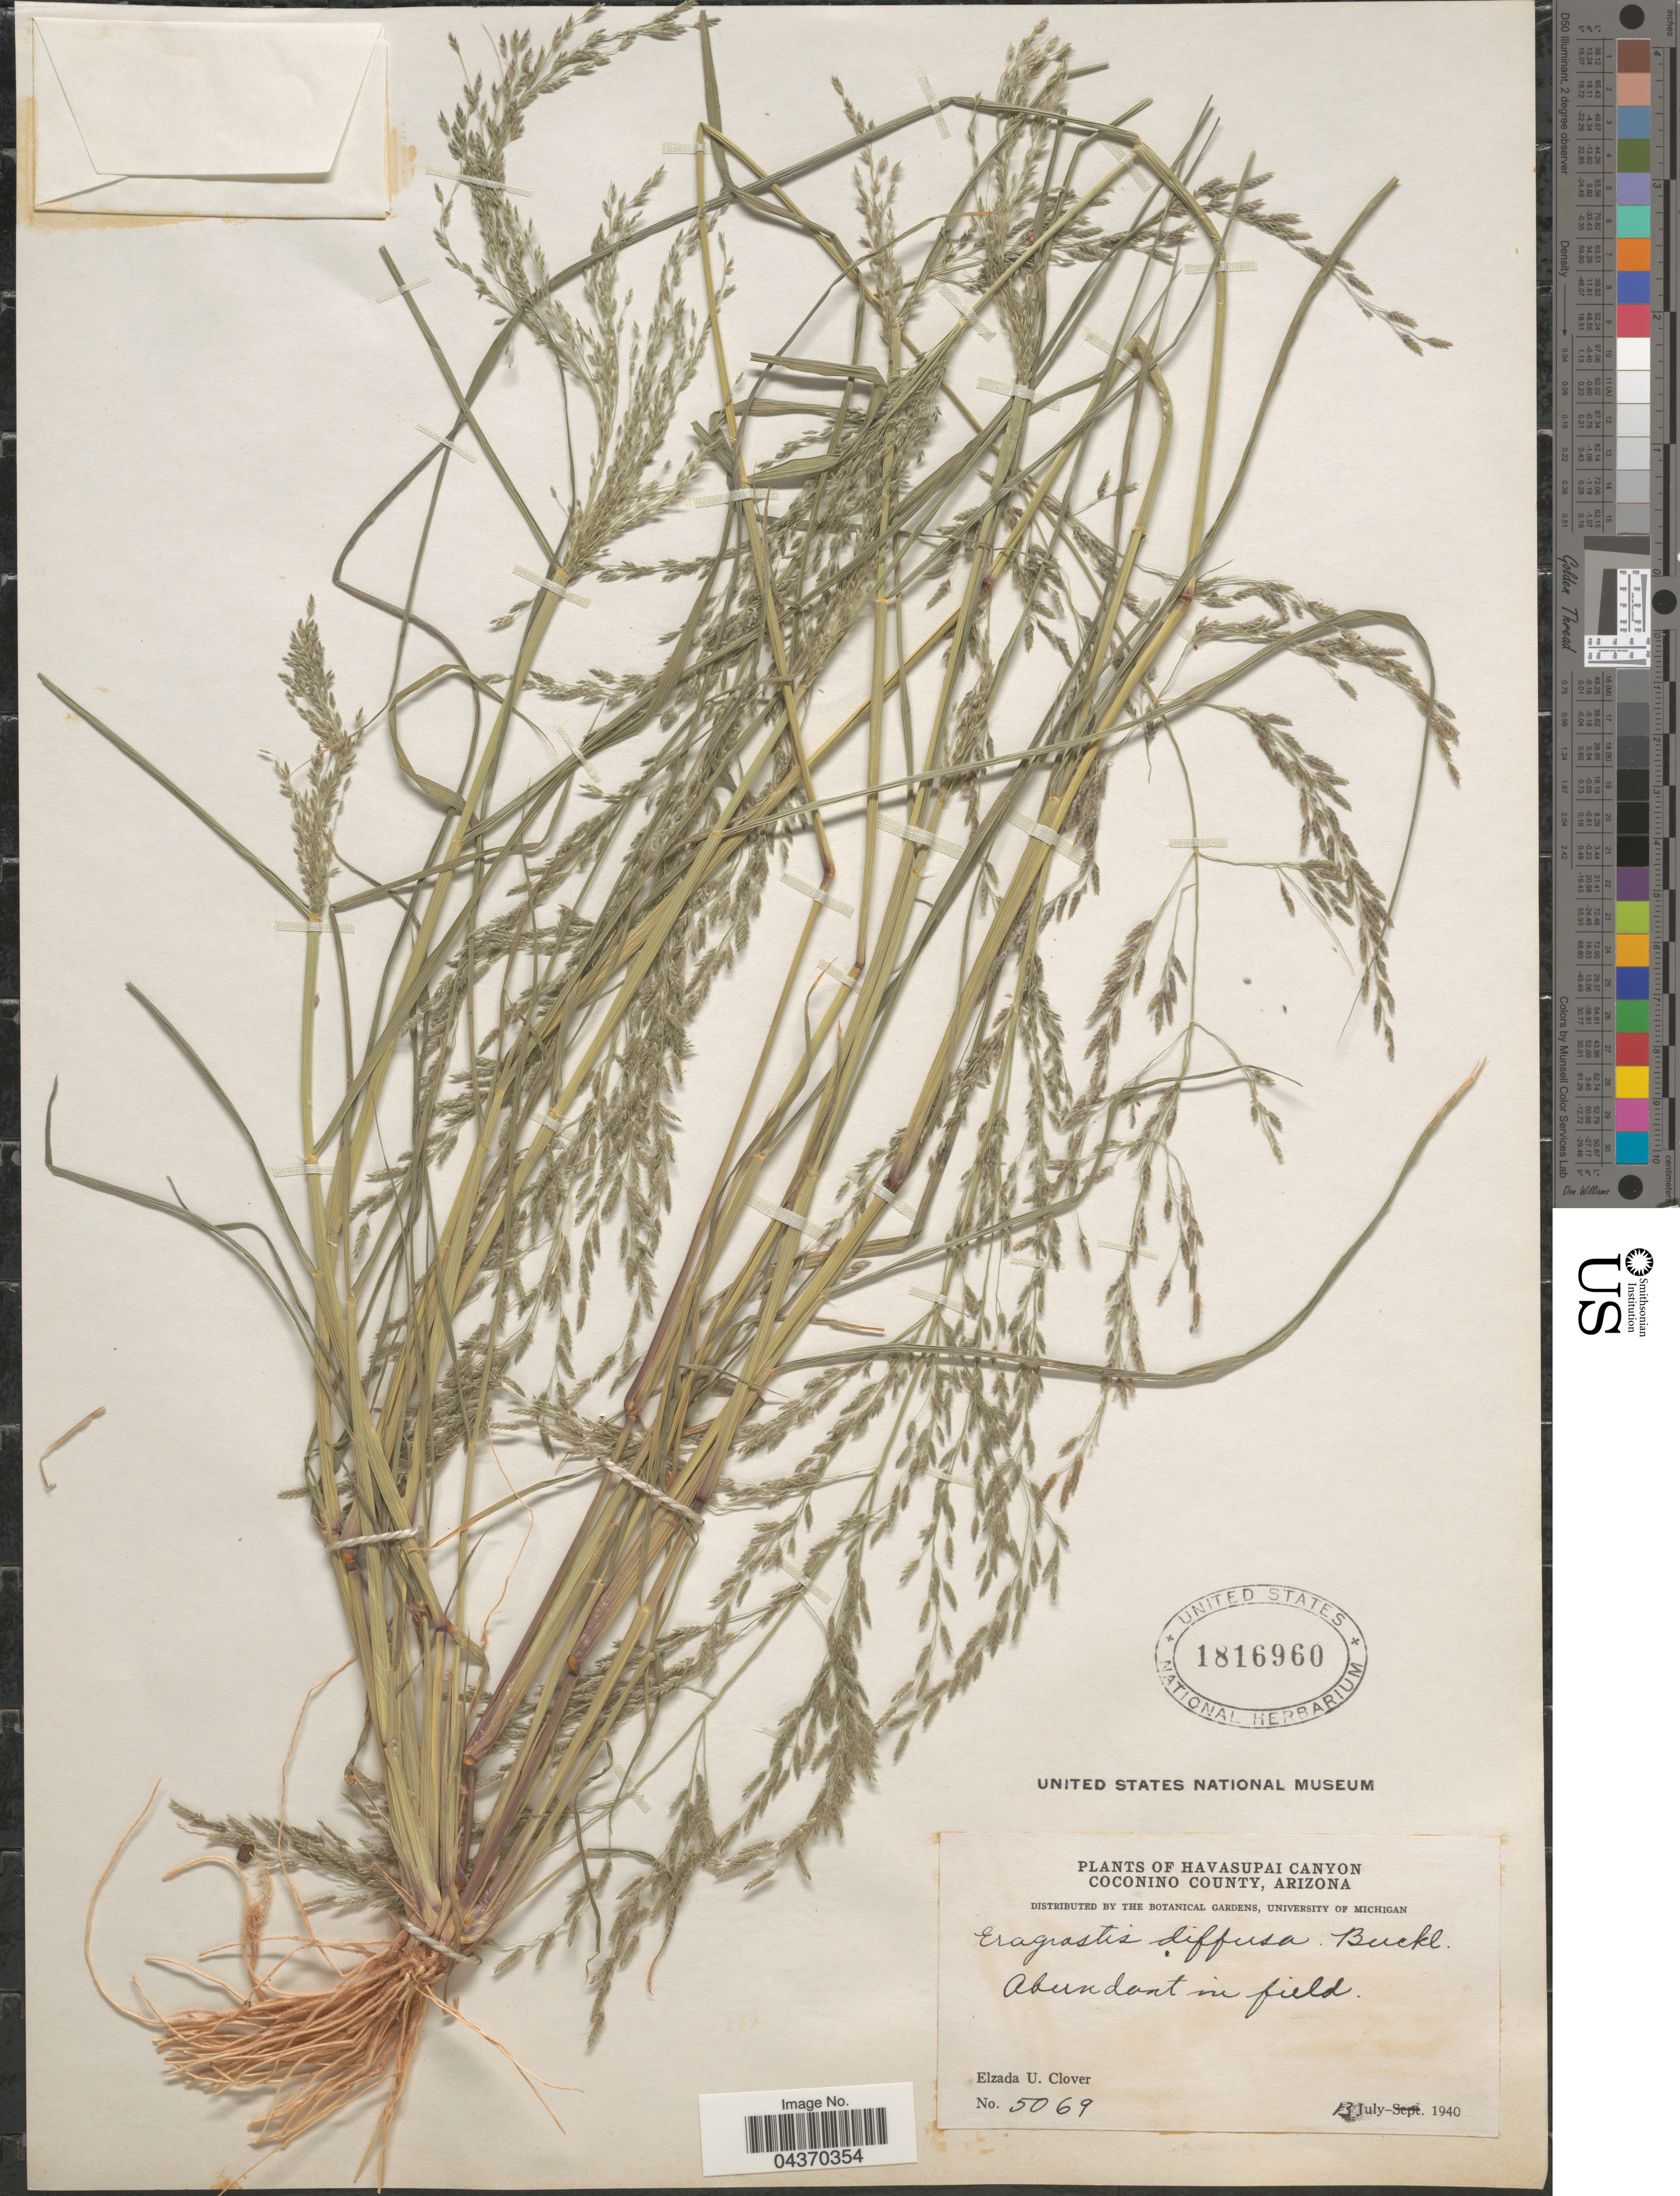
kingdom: Plantae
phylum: Tracheophyta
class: Liliopsida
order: Poales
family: Poaceae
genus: Eragrostis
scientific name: Eragrostis pectinacea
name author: (Michx.) Nees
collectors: E. U. Clover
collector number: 5069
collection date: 1940-07-13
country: United States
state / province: Arizona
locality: Havasupai Canyon. Coconino County.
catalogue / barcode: US 1816960